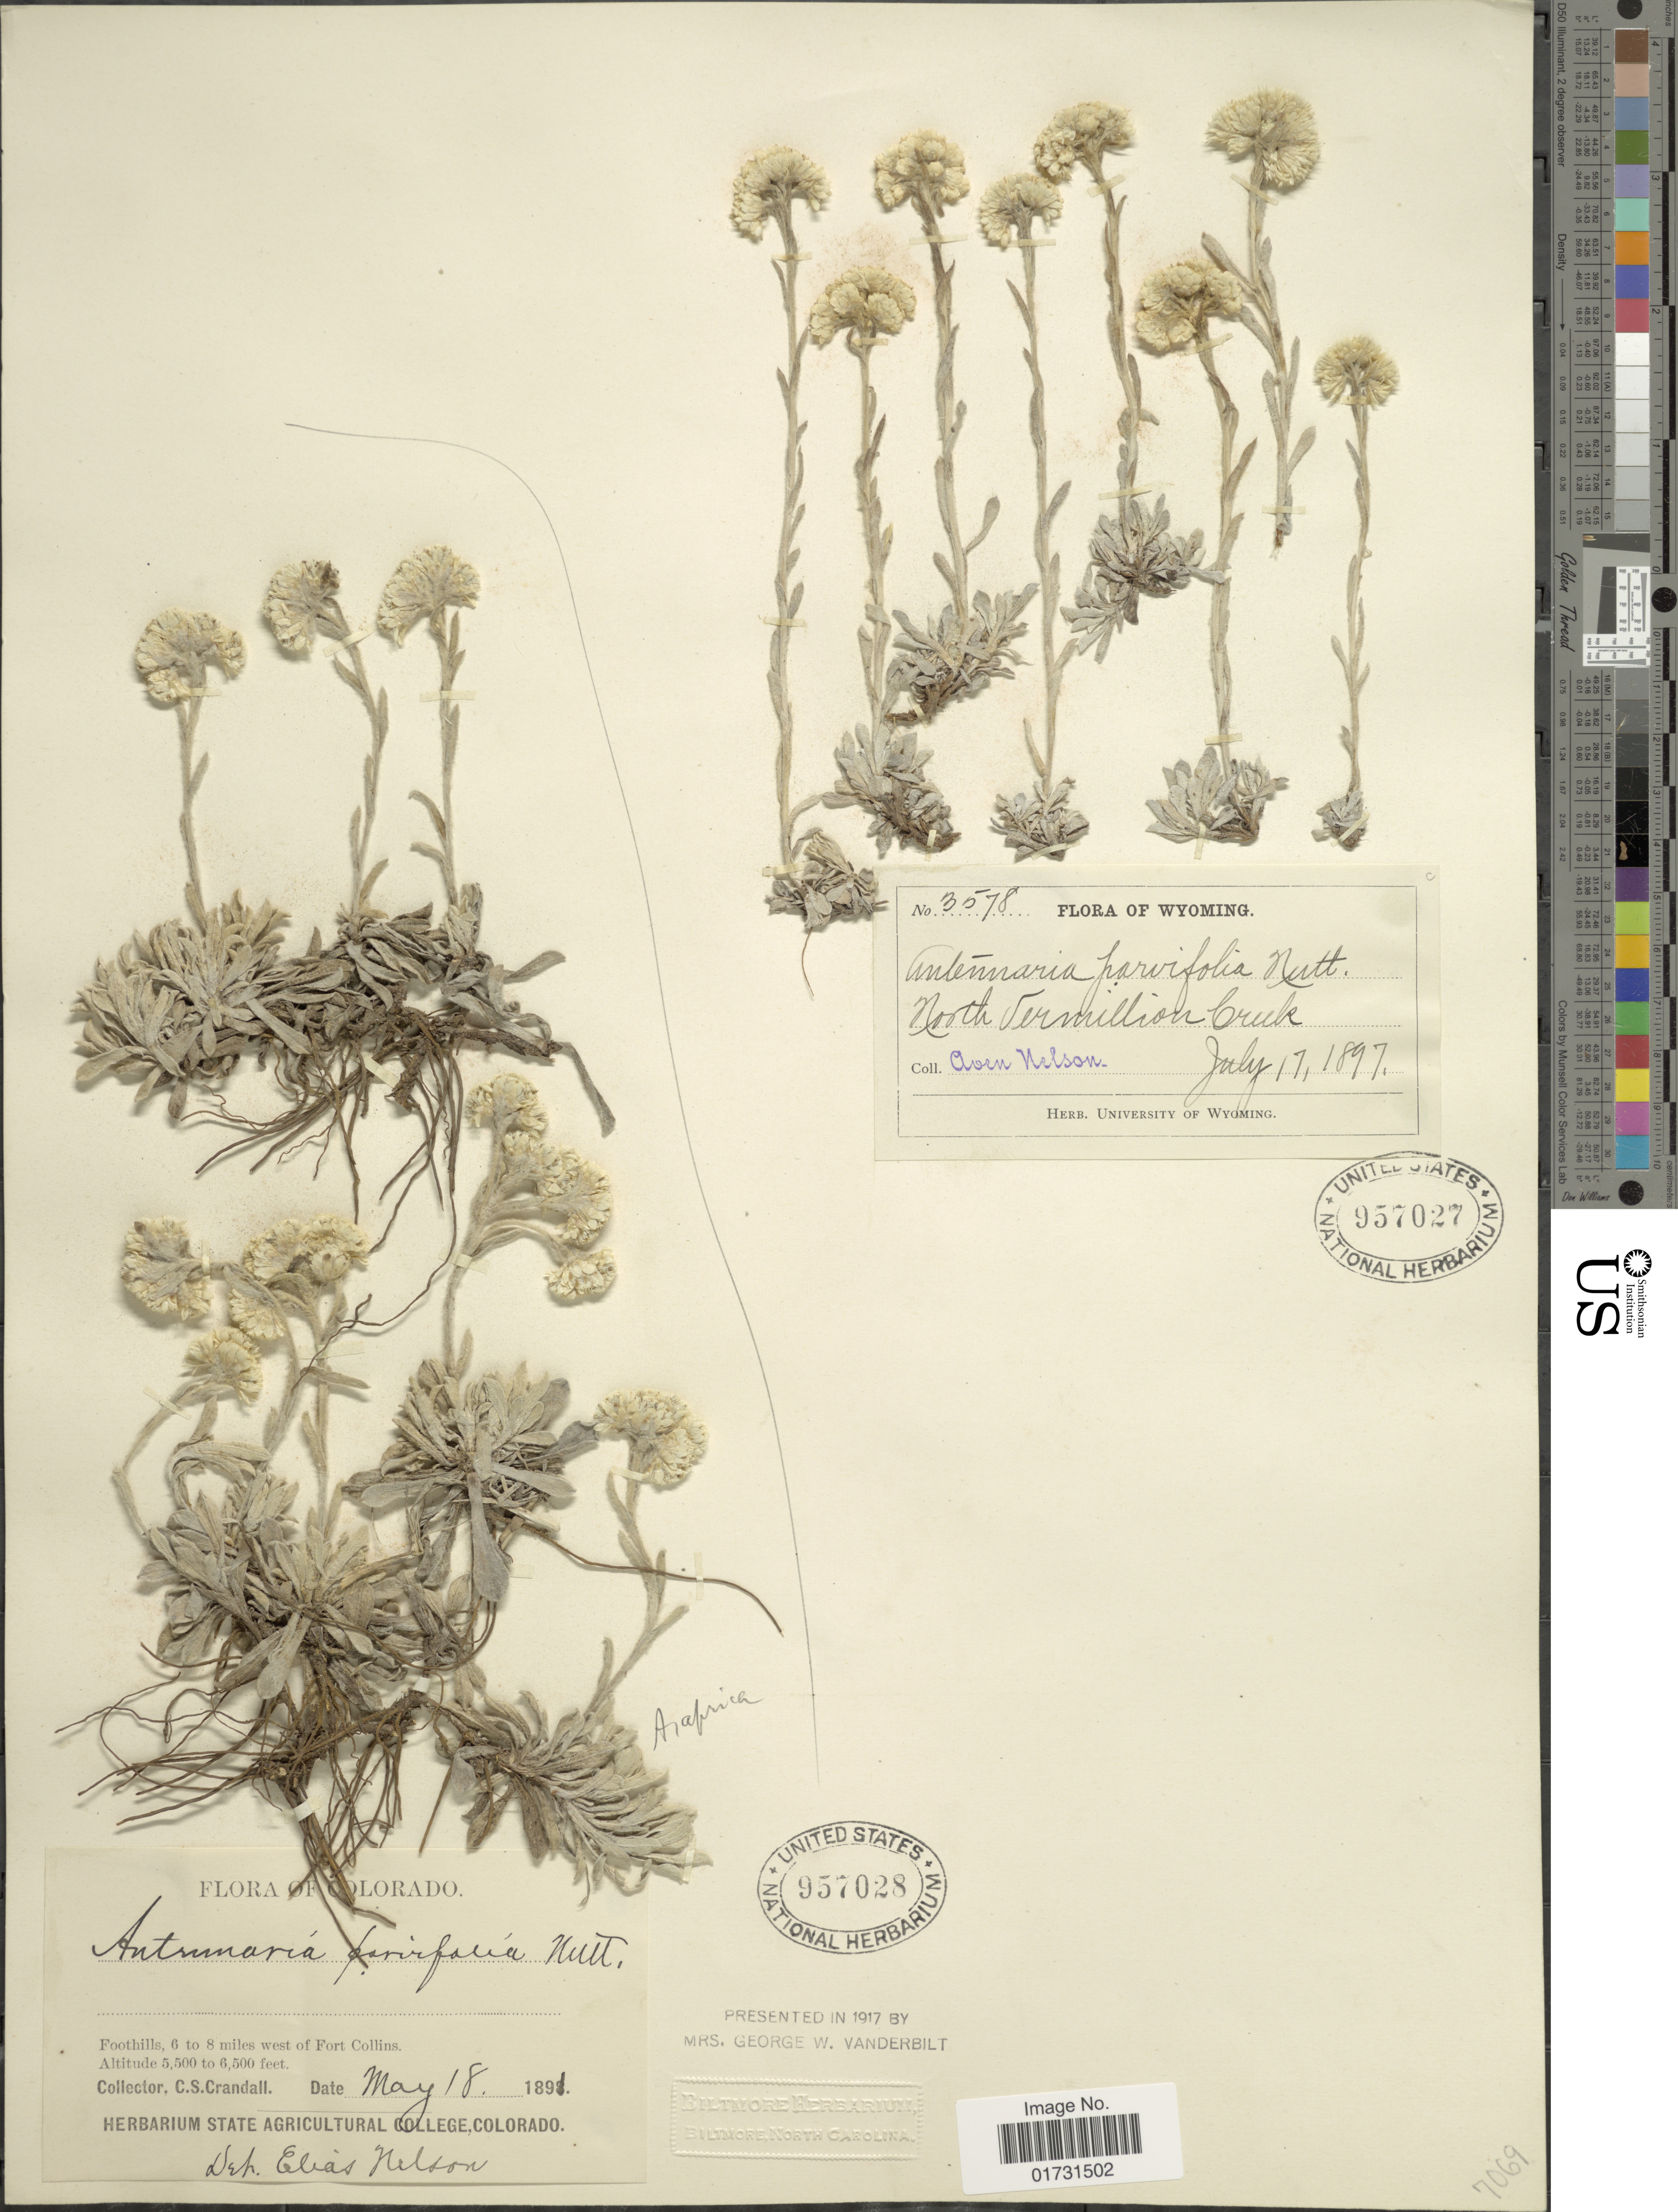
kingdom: Plantae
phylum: Tracheophyta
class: Magnoliopsida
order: Asterales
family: Asteraceae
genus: Antennaria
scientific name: Antennaria microphylla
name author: Rydb.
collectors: C. Crandall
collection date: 1891-05-18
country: United States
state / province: Colorado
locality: Fotthills, 6 to 8 miles west of Fort Collins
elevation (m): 1676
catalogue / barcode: US 957028-2